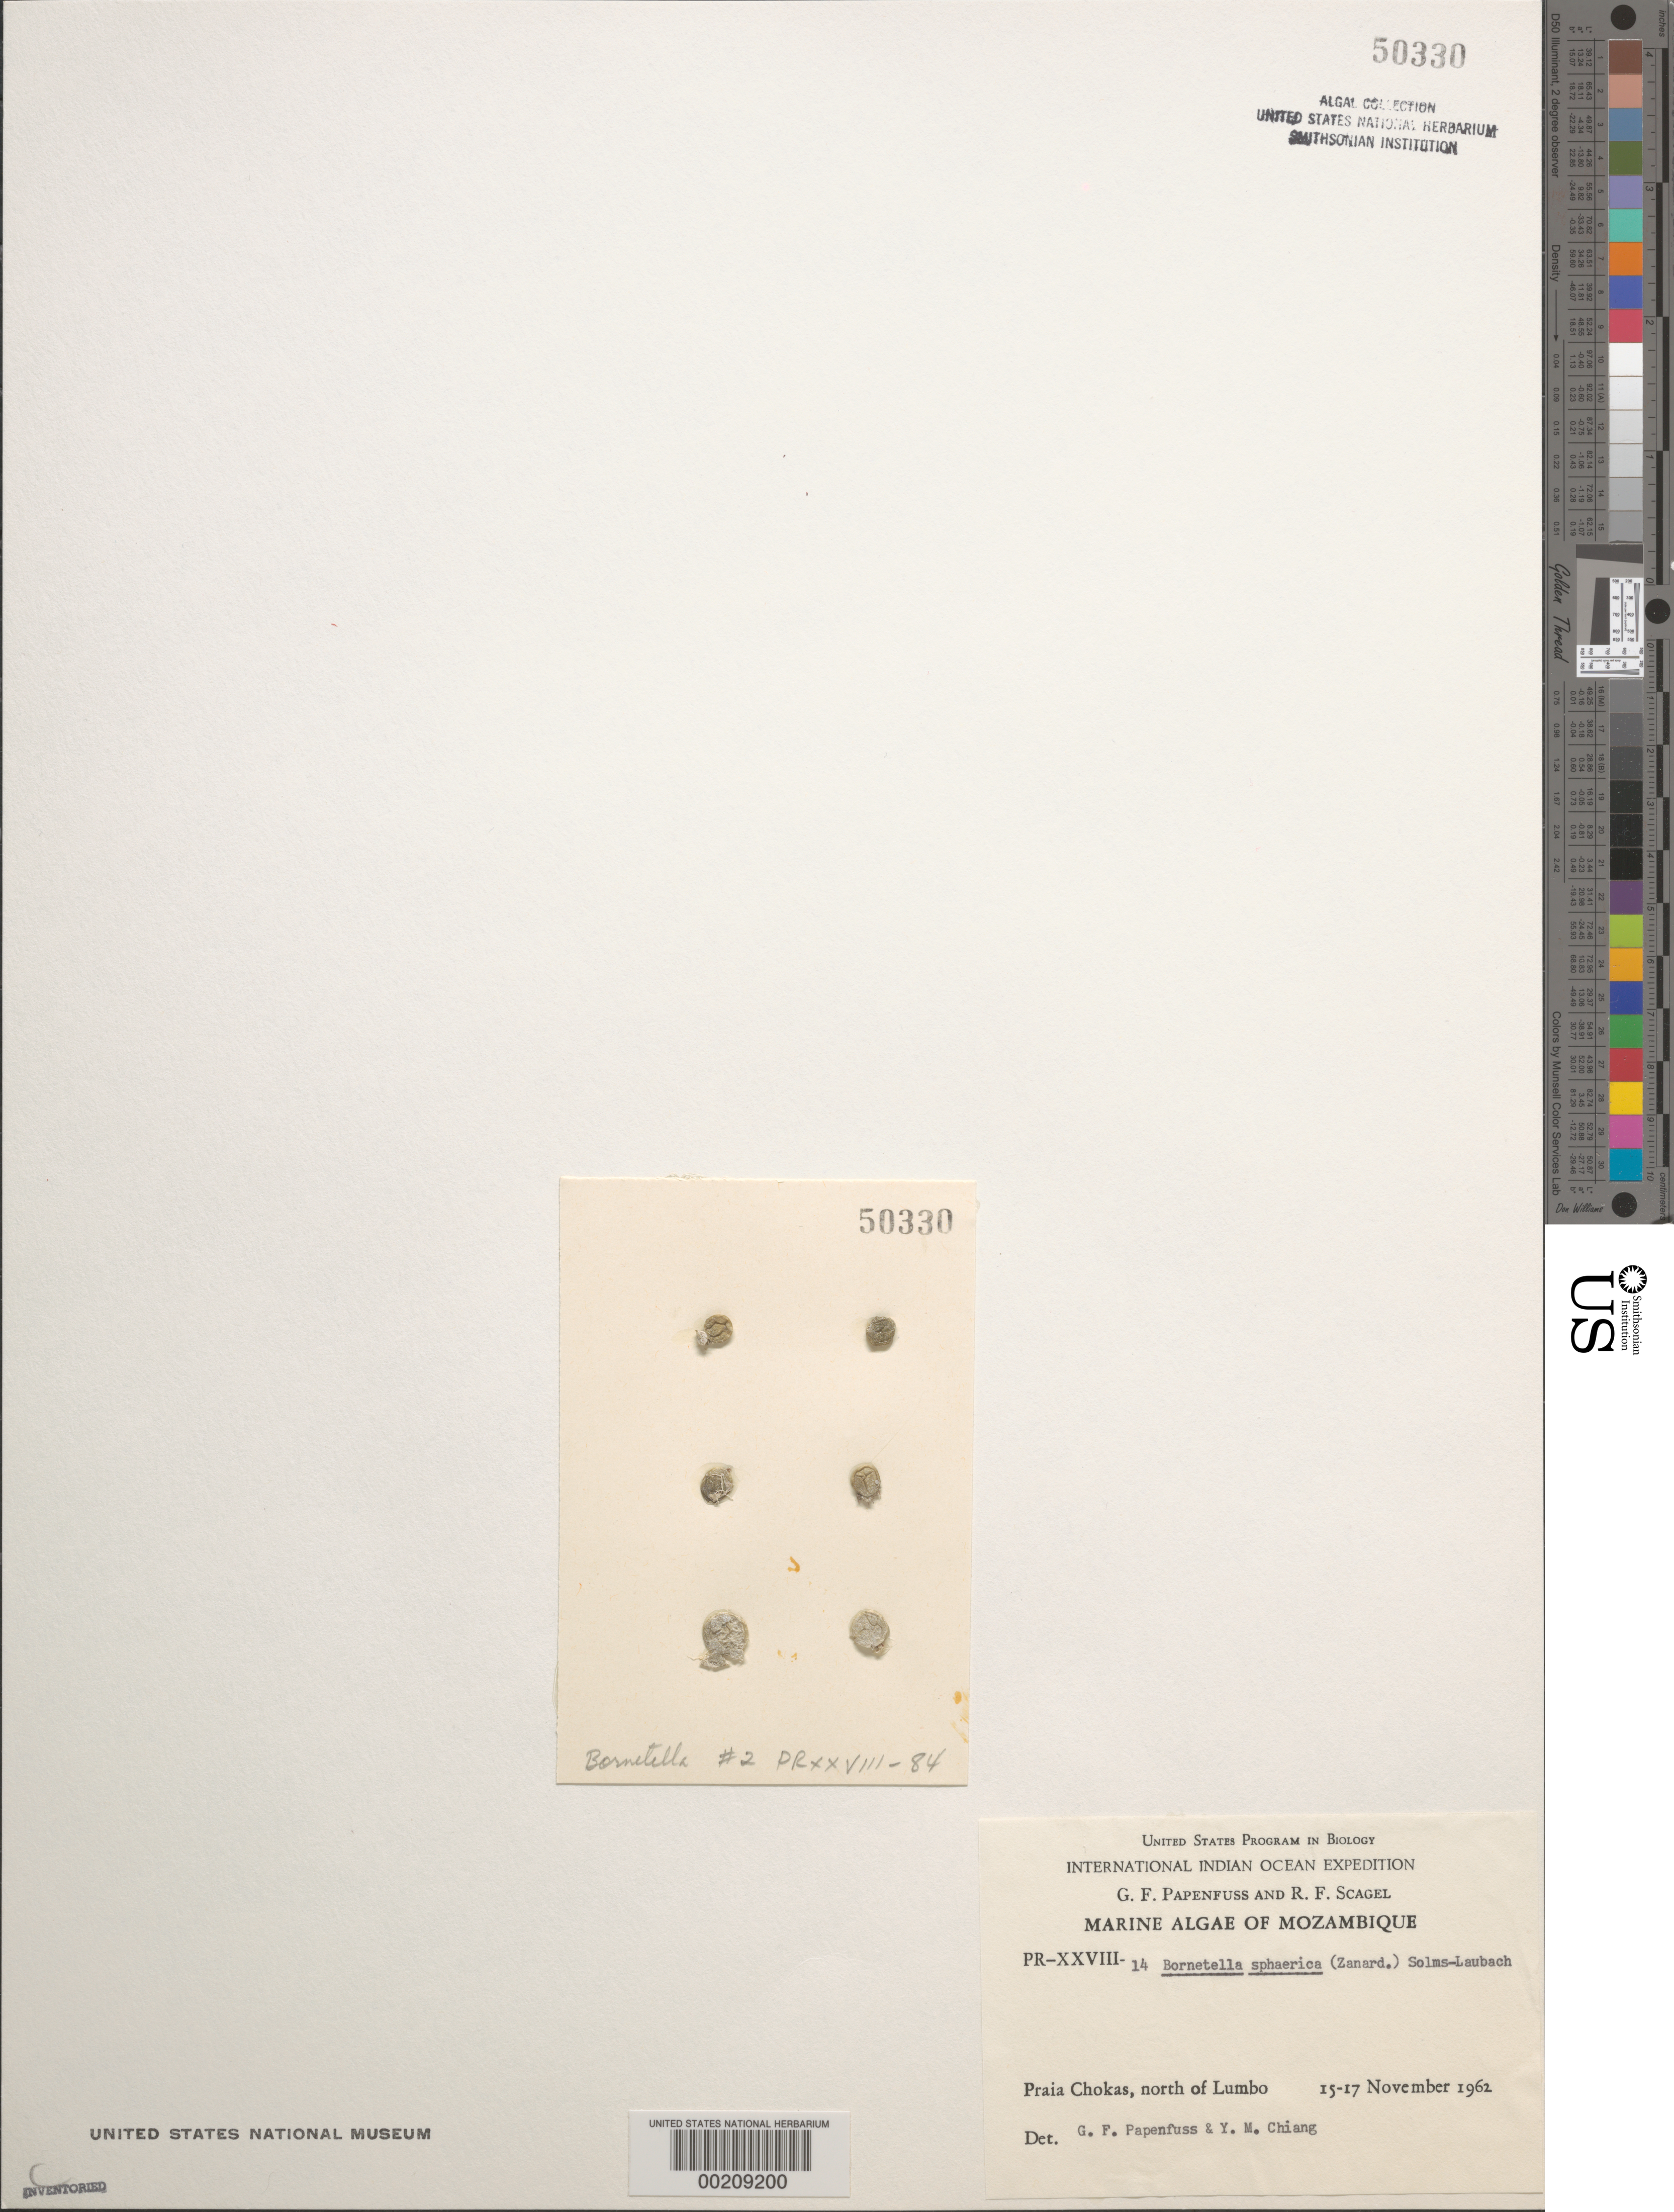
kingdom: Plantae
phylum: Chlorophyta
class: Ulvophyceae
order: Dasycladales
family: Dasycladaceae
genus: Bornetella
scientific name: Bornetella sphaerica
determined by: Papenfuss, G. F.; Chiang, Y. M.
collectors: G. Papenfuss & R. F. Scagel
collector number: PR-XXVIII-14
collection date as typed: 15 Nov 1962 to 17 Nov 1962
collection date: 1962-11-15/1962-11-17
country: Mozambique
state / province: Nampula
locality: Praia Chokas, north of Lumbo, Ilha District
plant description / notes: International Indian Ocean Expedition, 1962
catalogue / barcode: US 50330